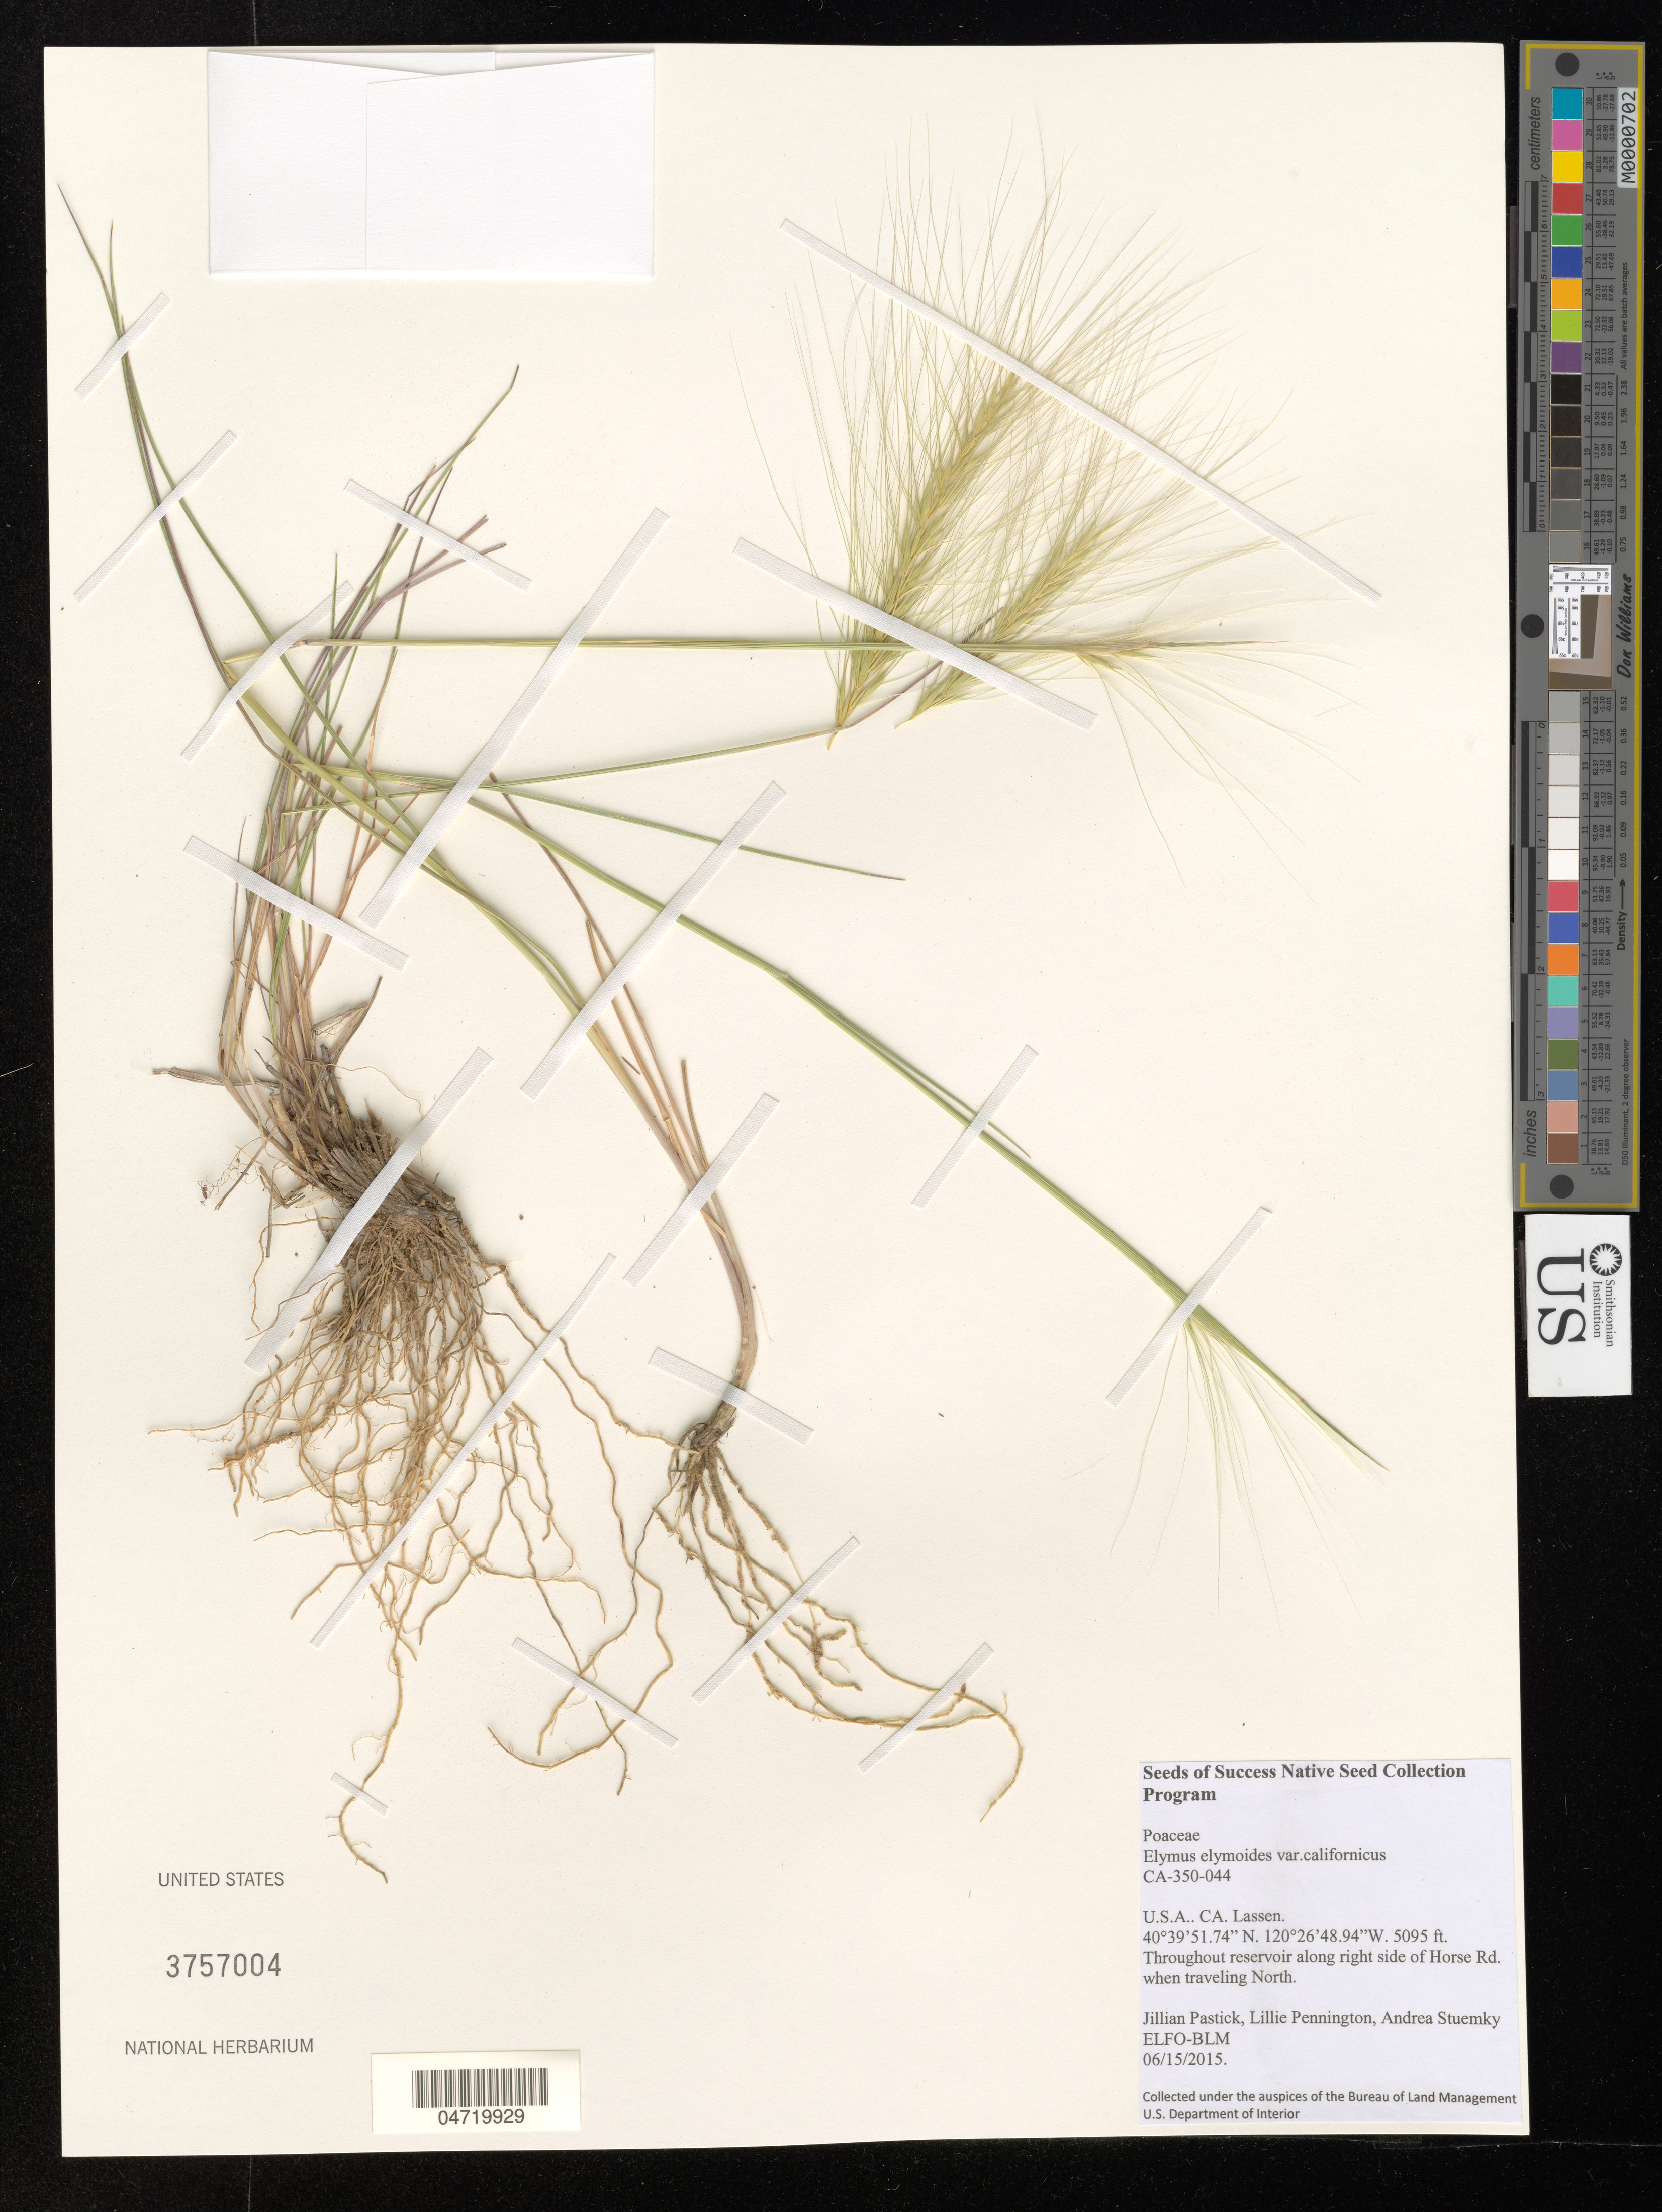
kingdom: Plantae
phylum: Tracheophyta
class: Liliopsida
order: Poales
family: Poaceae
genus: Elymus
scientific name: Elymus elymoides subsp. californicus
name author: (J.G. Sm.) Barkworth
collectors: J. Pastick, L. Pennington & A. Stuemky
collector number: CA-350-044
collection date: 2015-06-15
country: United States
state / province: California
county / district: Lassen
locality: Lassen. Throughout reservoir along right side of Horse Rd. when traveling North.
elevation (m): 1553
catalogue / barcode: US 3757004